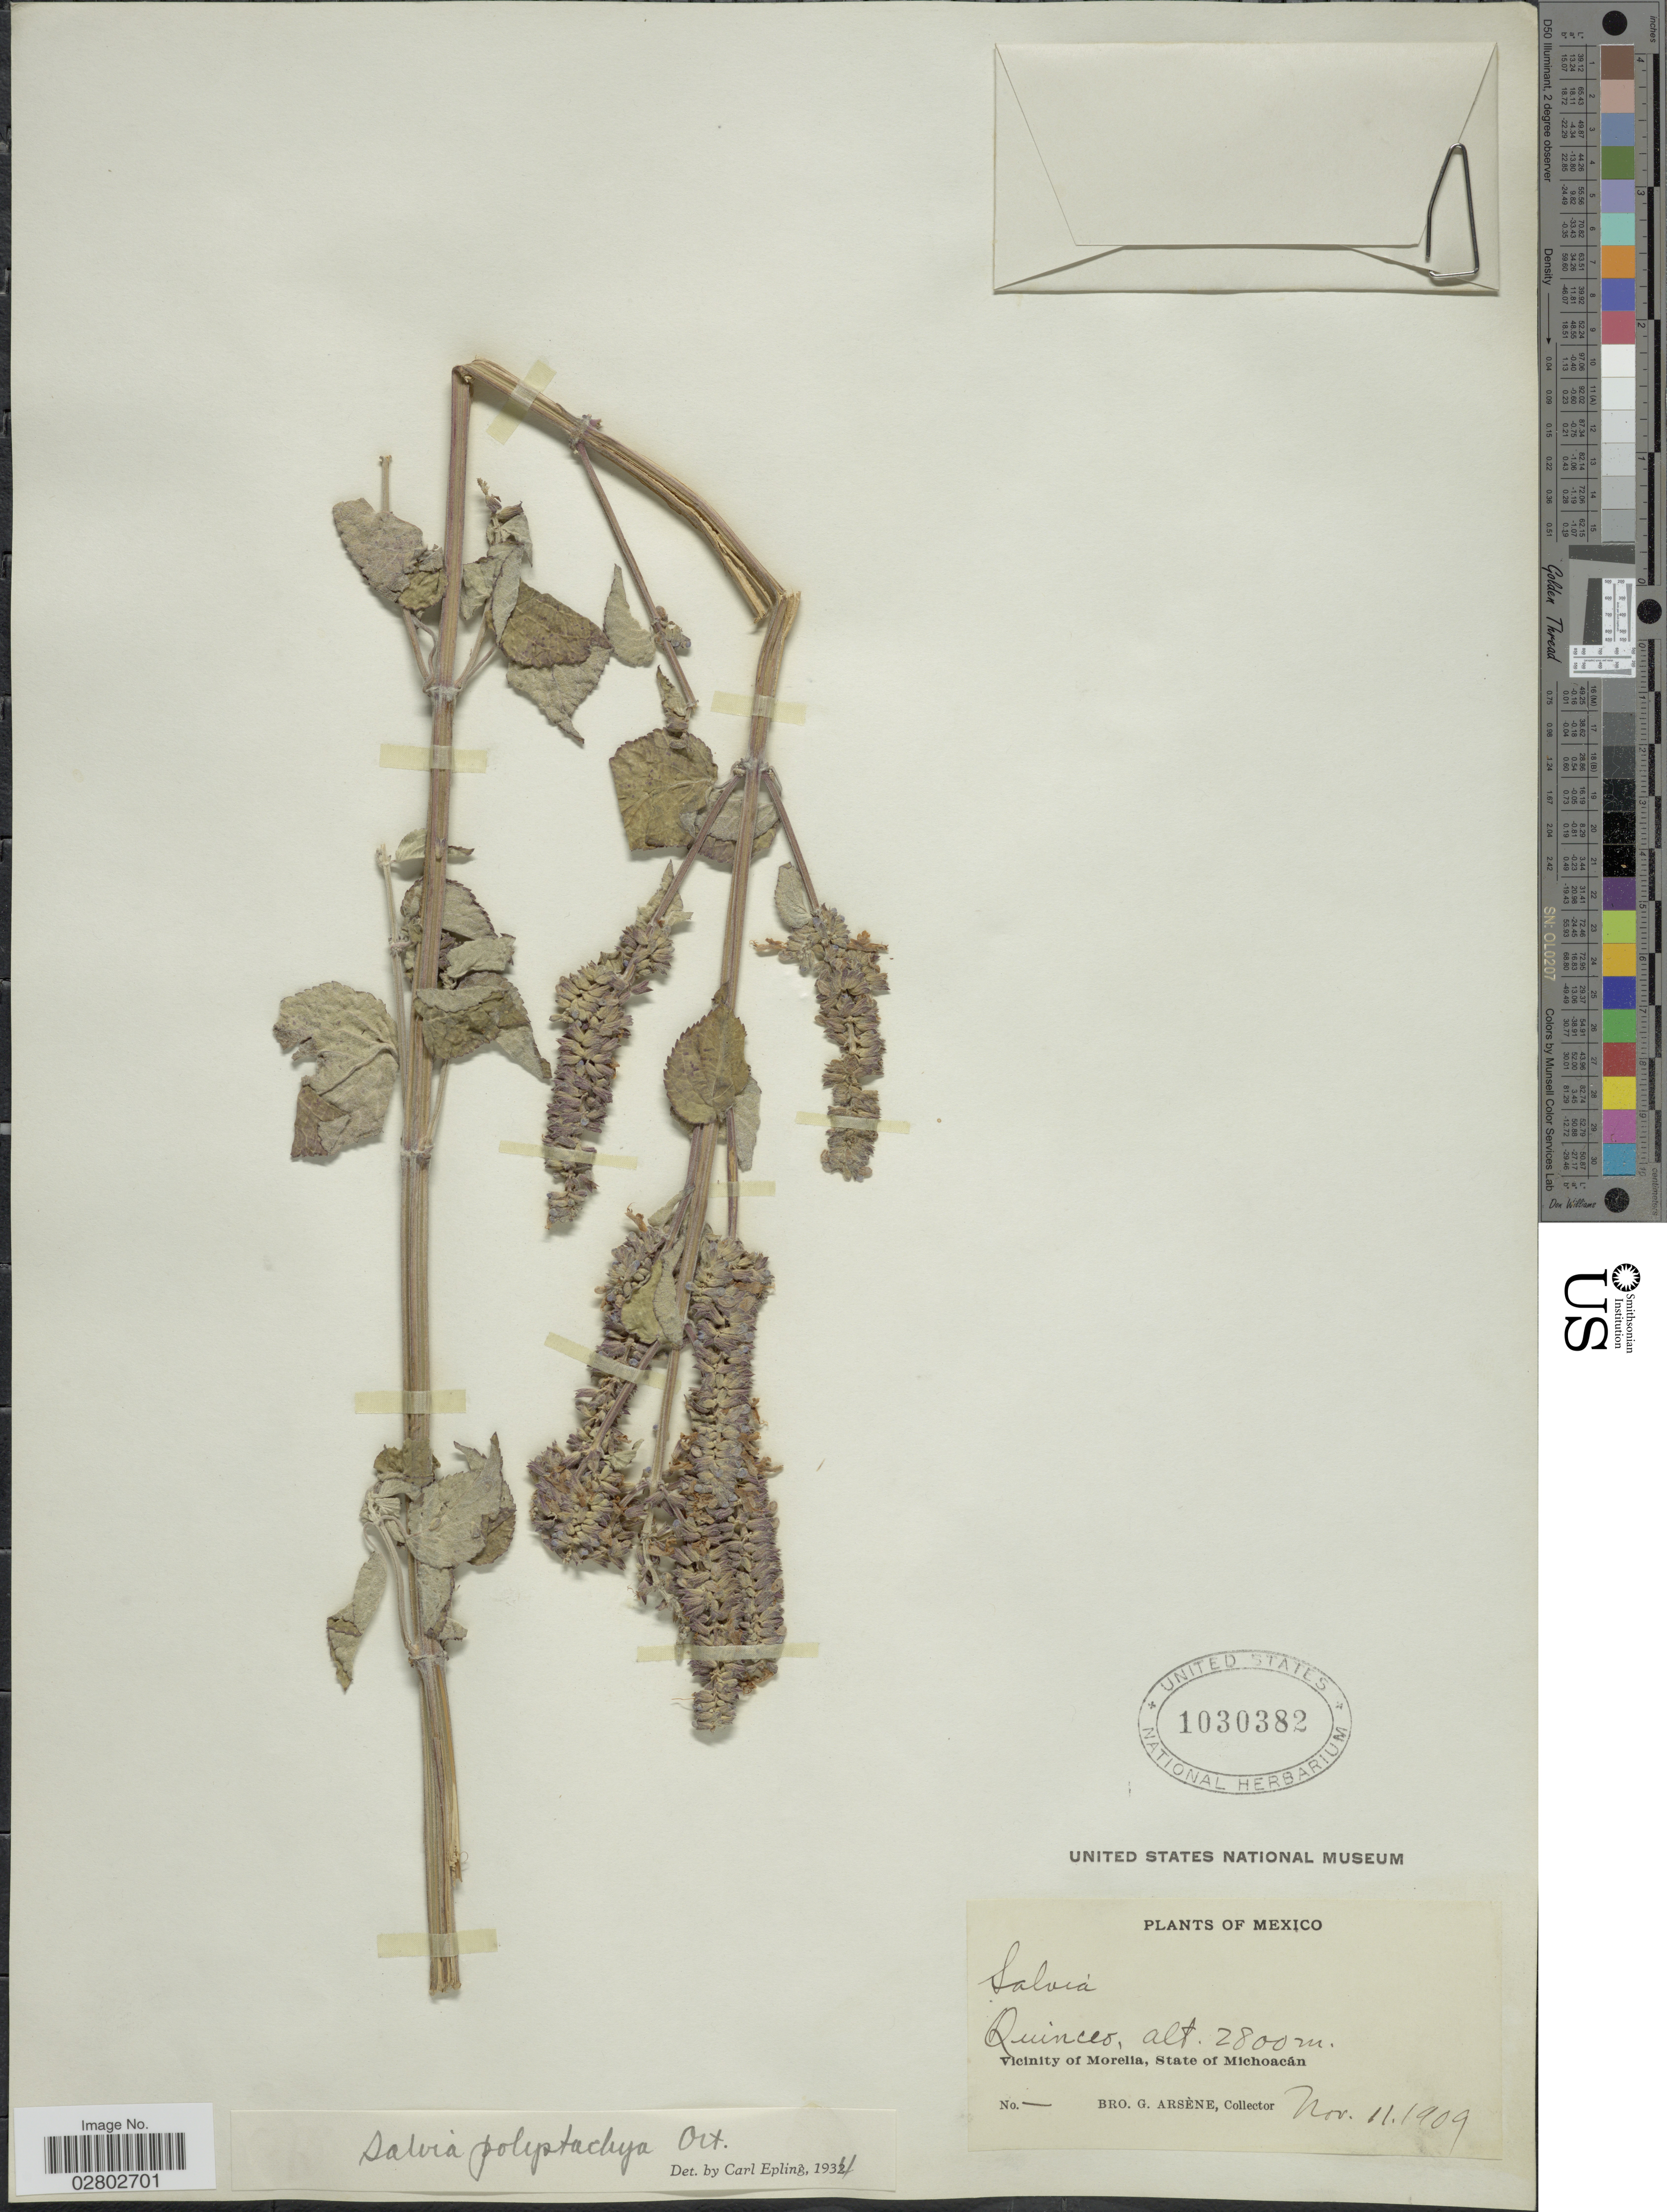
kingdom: Plantae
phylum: Tracheophyta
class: Magnoliopsida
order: Lamiales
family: Lamiaceae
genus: Salvia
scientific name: Salvia polystachya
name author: Cav.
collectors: Bro. G. Arsène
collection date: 1909-11-11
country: Mexico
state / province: Michoacán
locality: Quinceo. Vicinity of Morelia.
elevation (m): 2800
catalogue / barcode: US 1030382